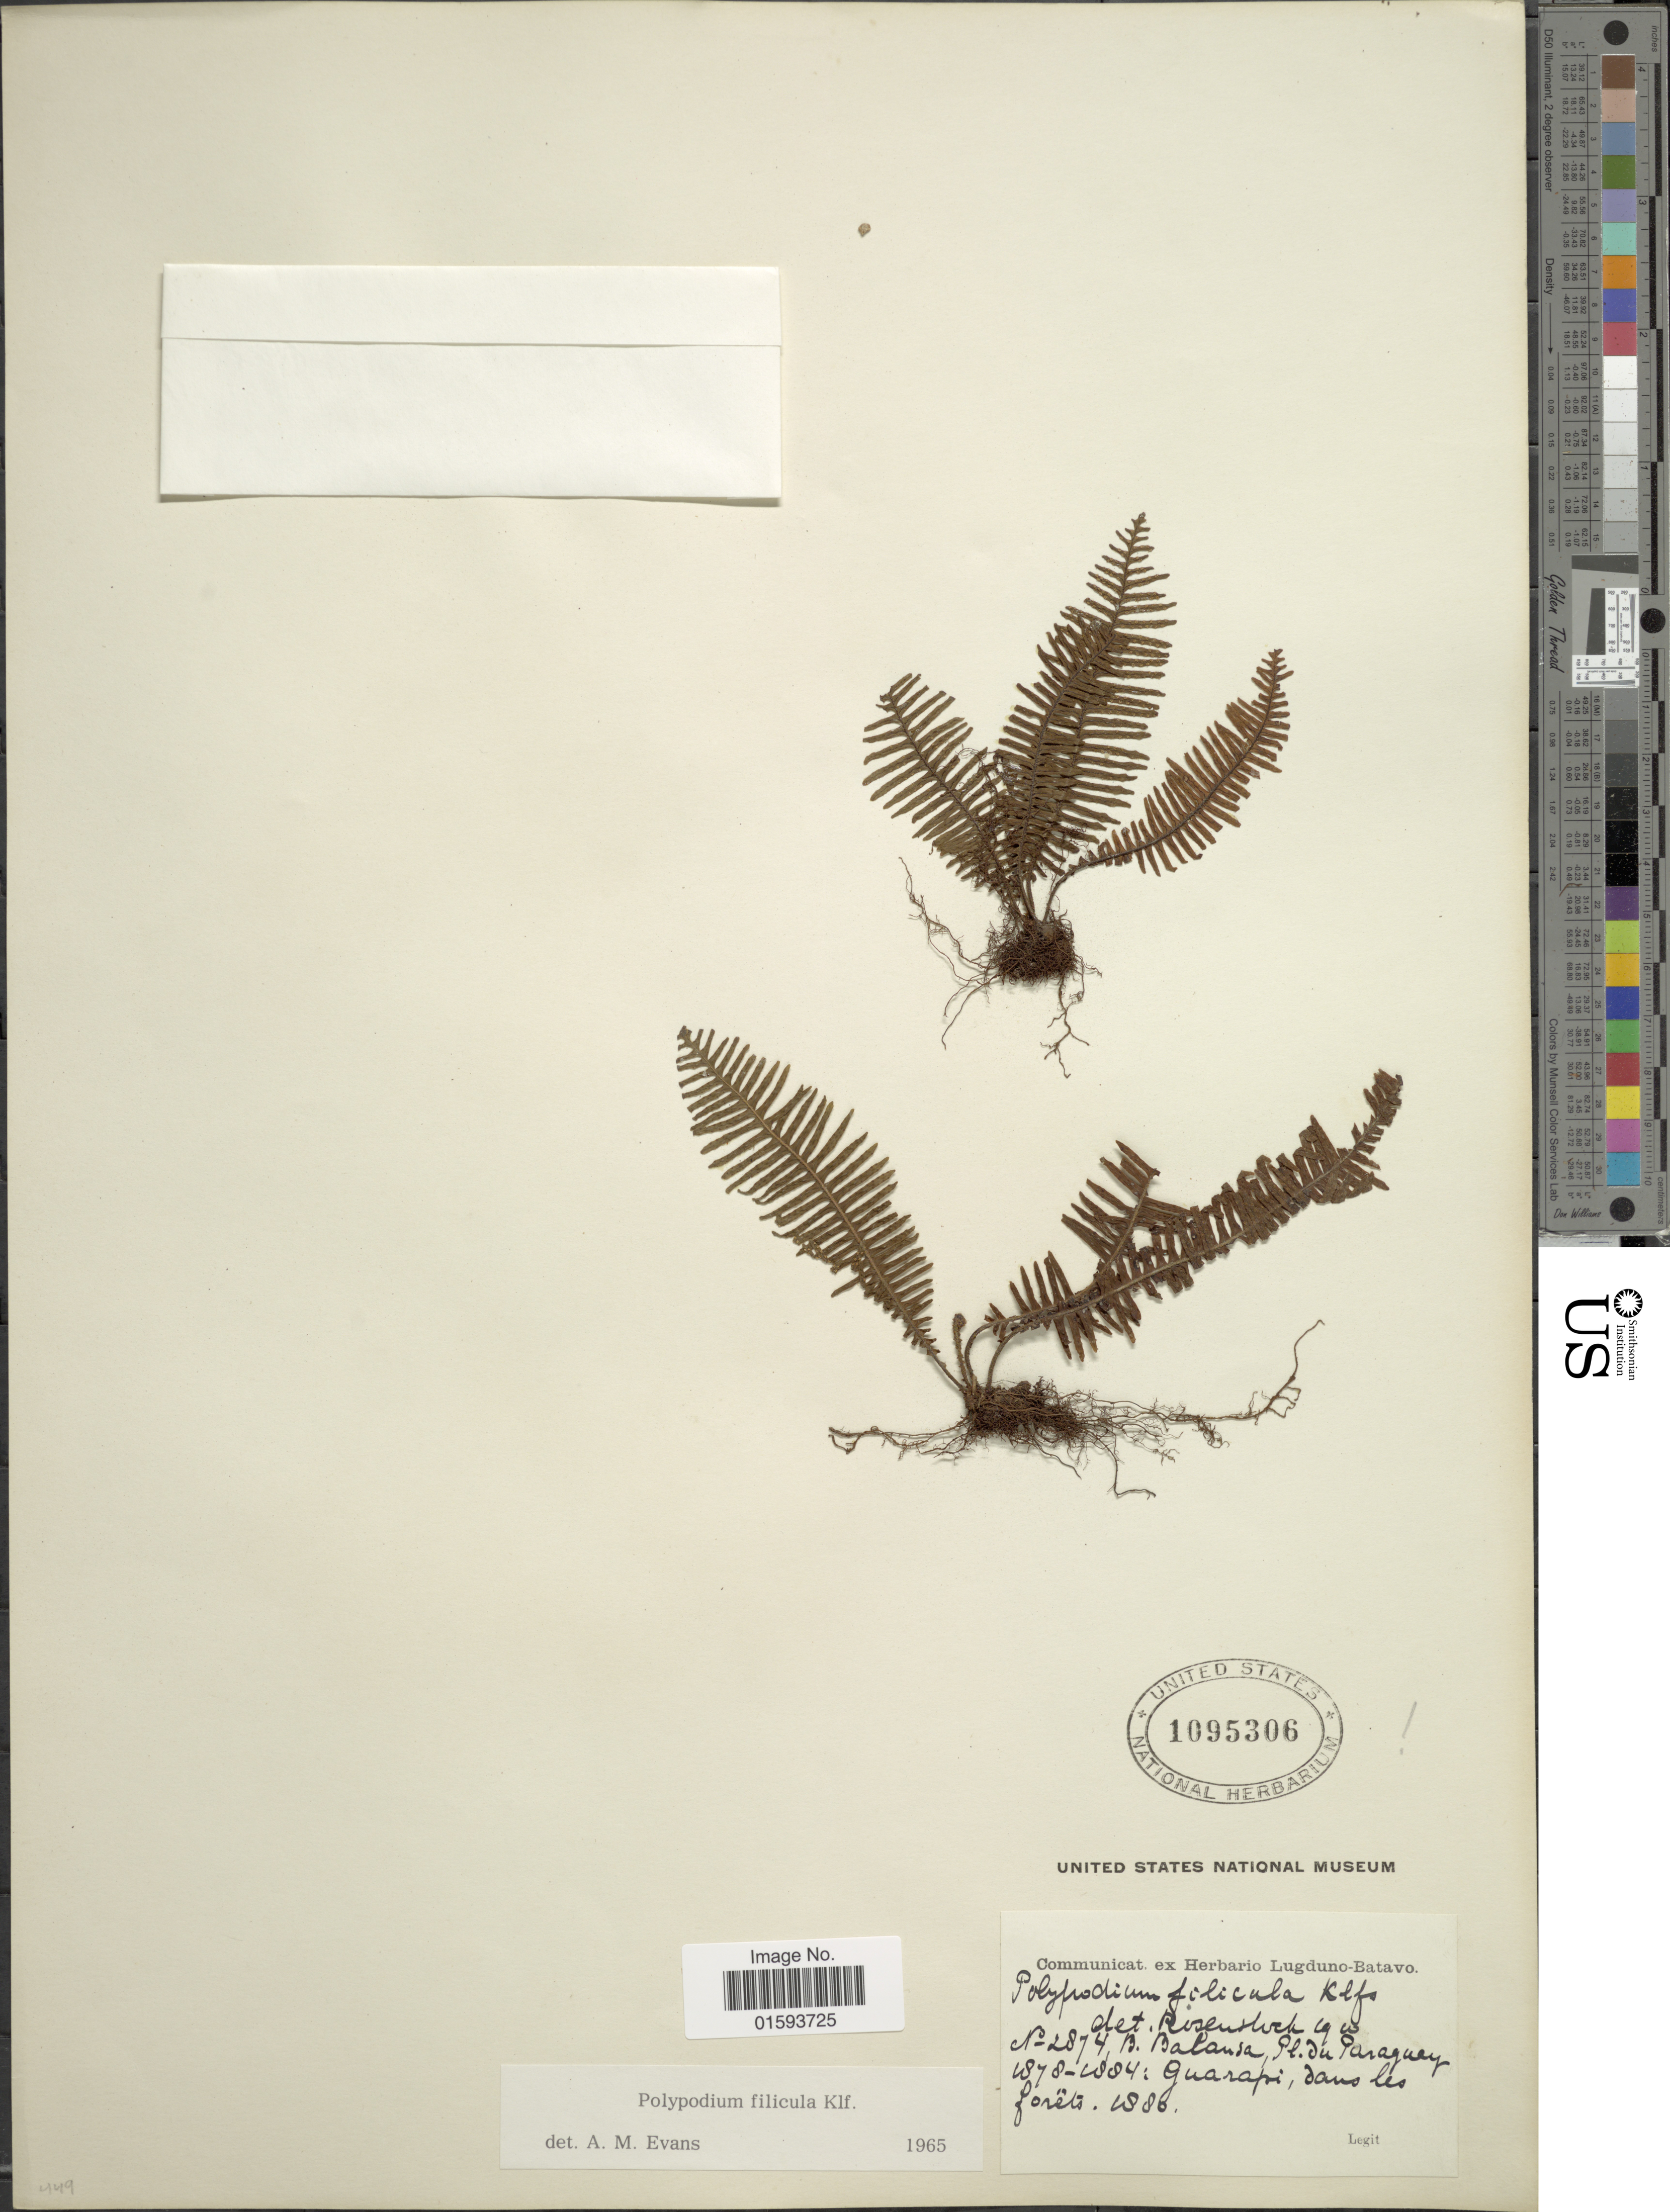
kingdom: Plantae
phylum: Tracheophyta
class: Polypodiopsida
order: Polypodiales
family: Polypodiaceae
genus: Pecluma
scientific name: Pecluma filicula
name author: (Kaulf.) M.G. Price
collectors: B. Balansa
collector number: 2874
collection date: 1880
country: Paraguay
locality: Pl. du Paraguay, Guarapi, Dans les forêts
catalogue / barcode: US 1095306